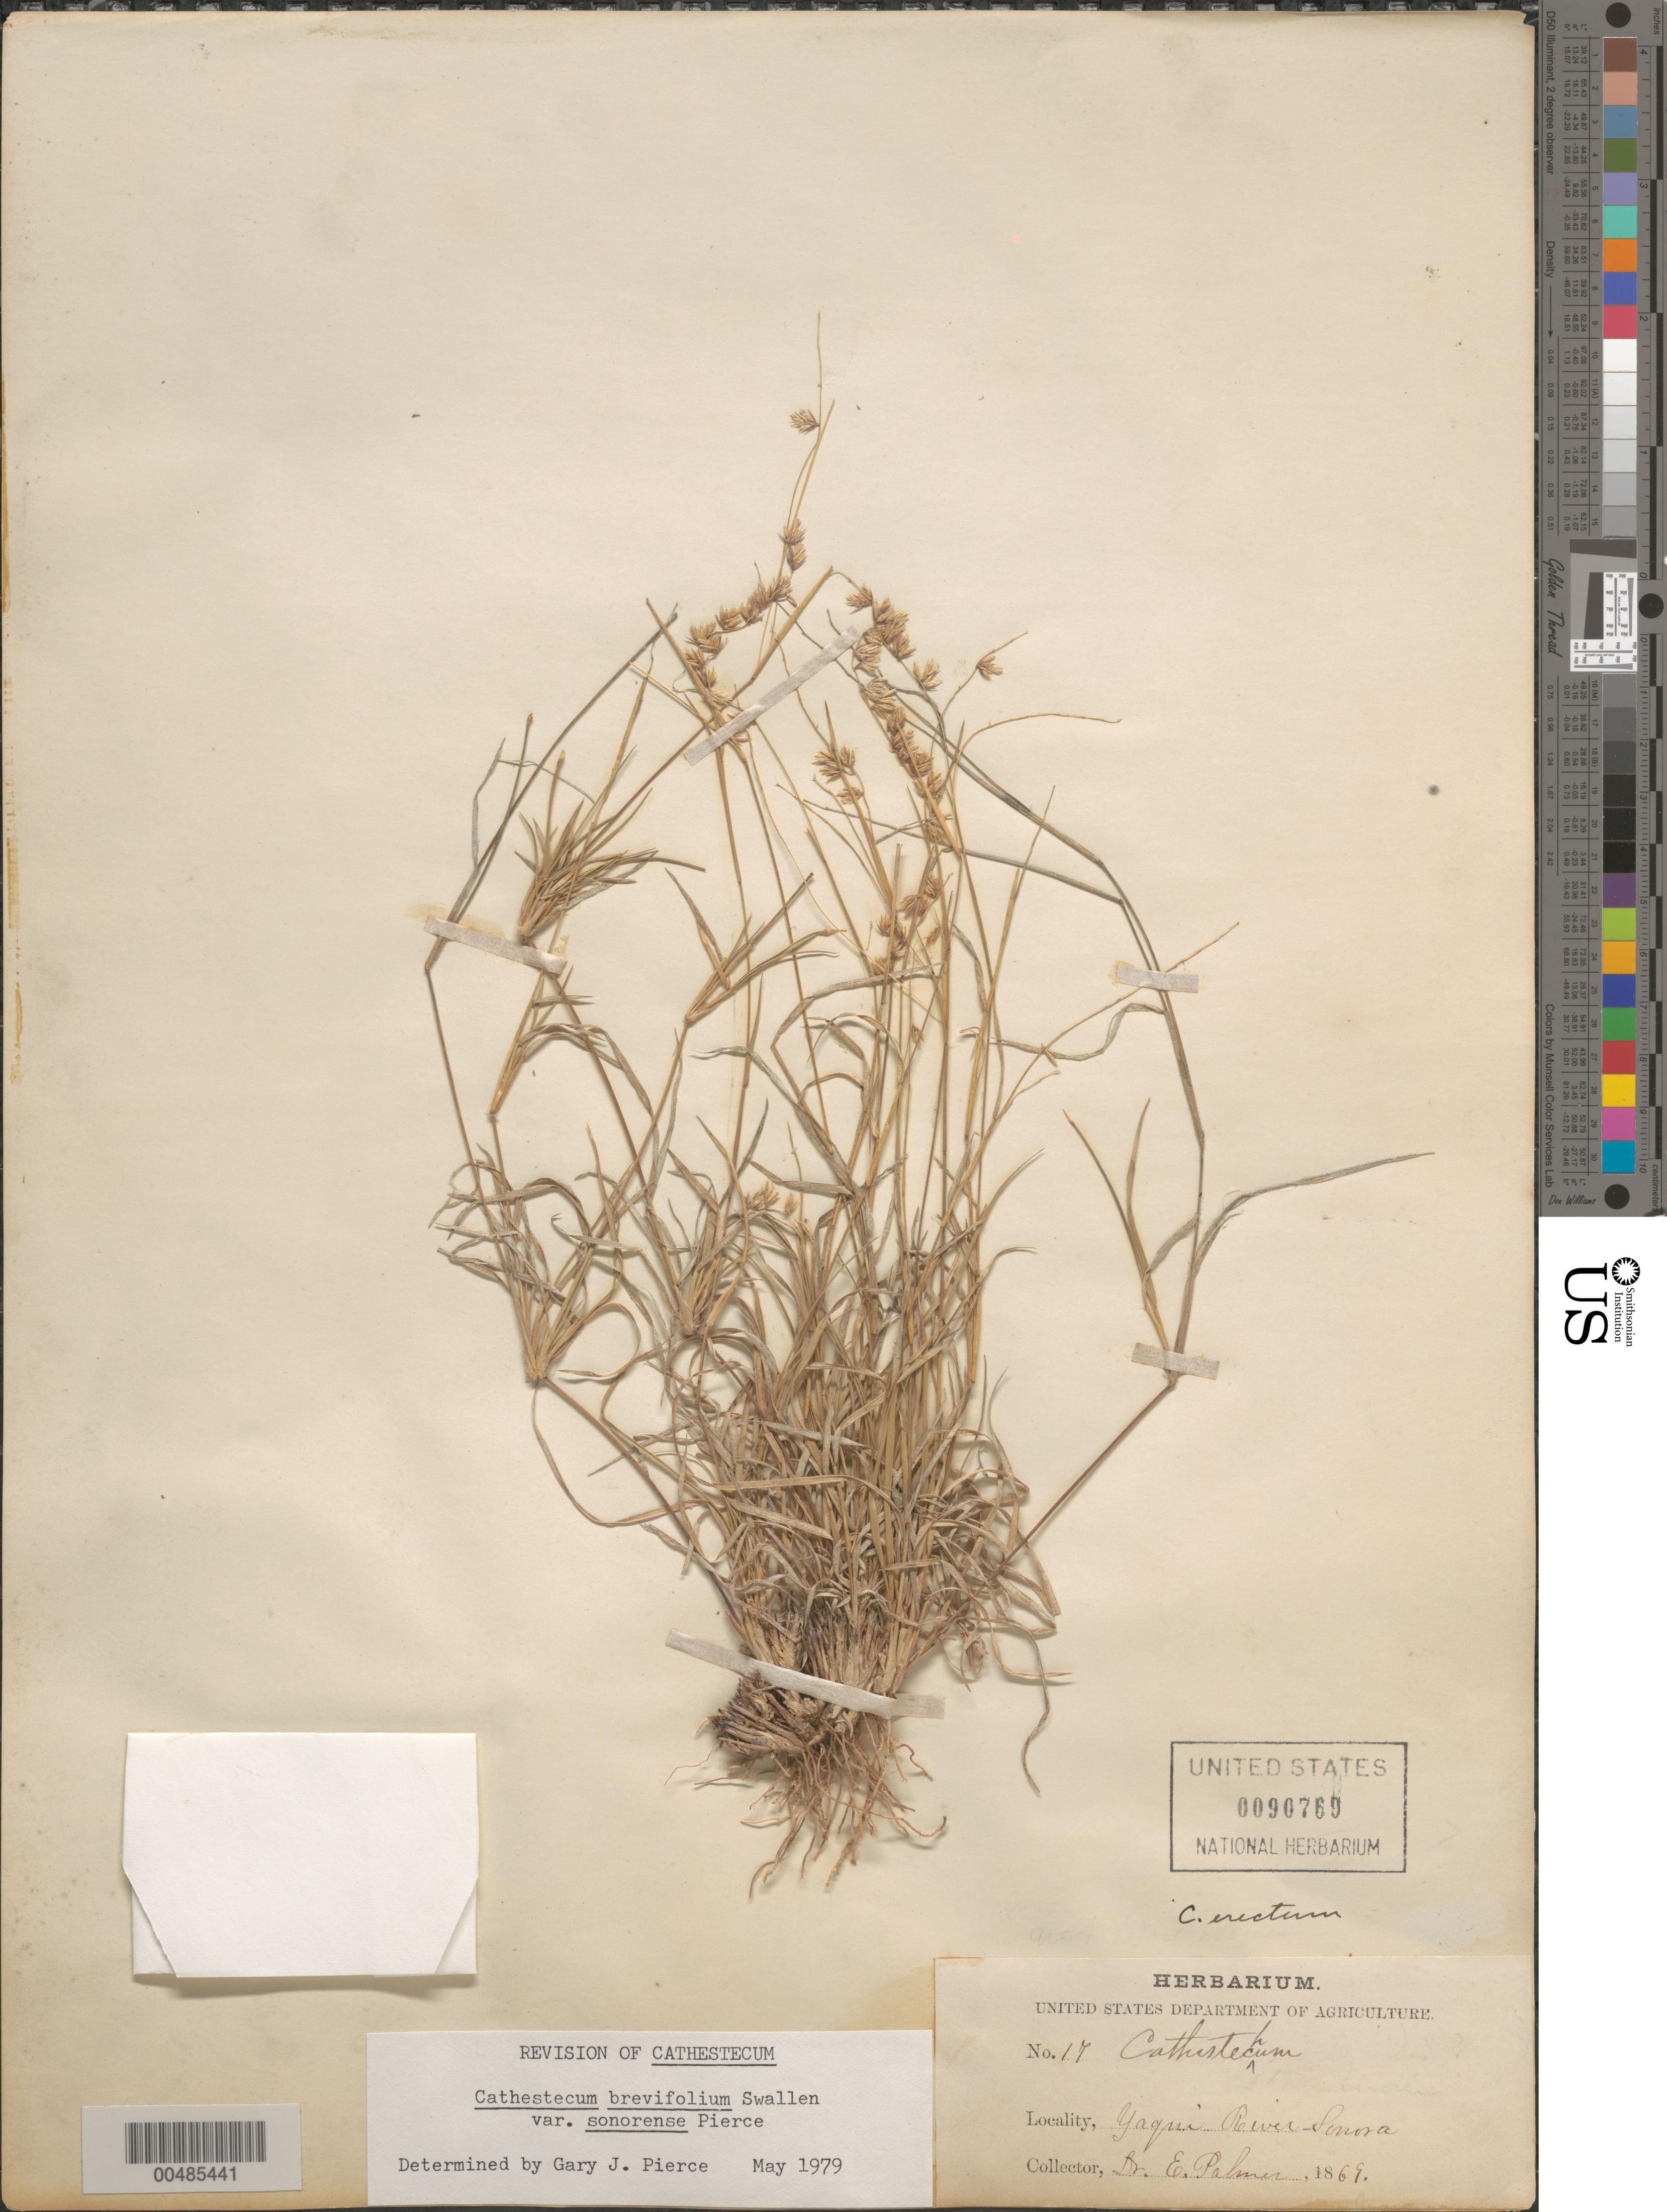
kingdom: Plantae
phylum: Tracheophyta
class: Liliopsida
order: Poales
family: Poaceae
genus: Cathestecum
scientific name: Cathestecum brevifolium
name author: Swallen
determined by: Pierce, G. J.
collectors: E. Palmer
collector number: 17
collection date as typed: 1869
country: Mexico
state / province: Sonora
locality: Yaqui River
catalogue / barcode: US 90769